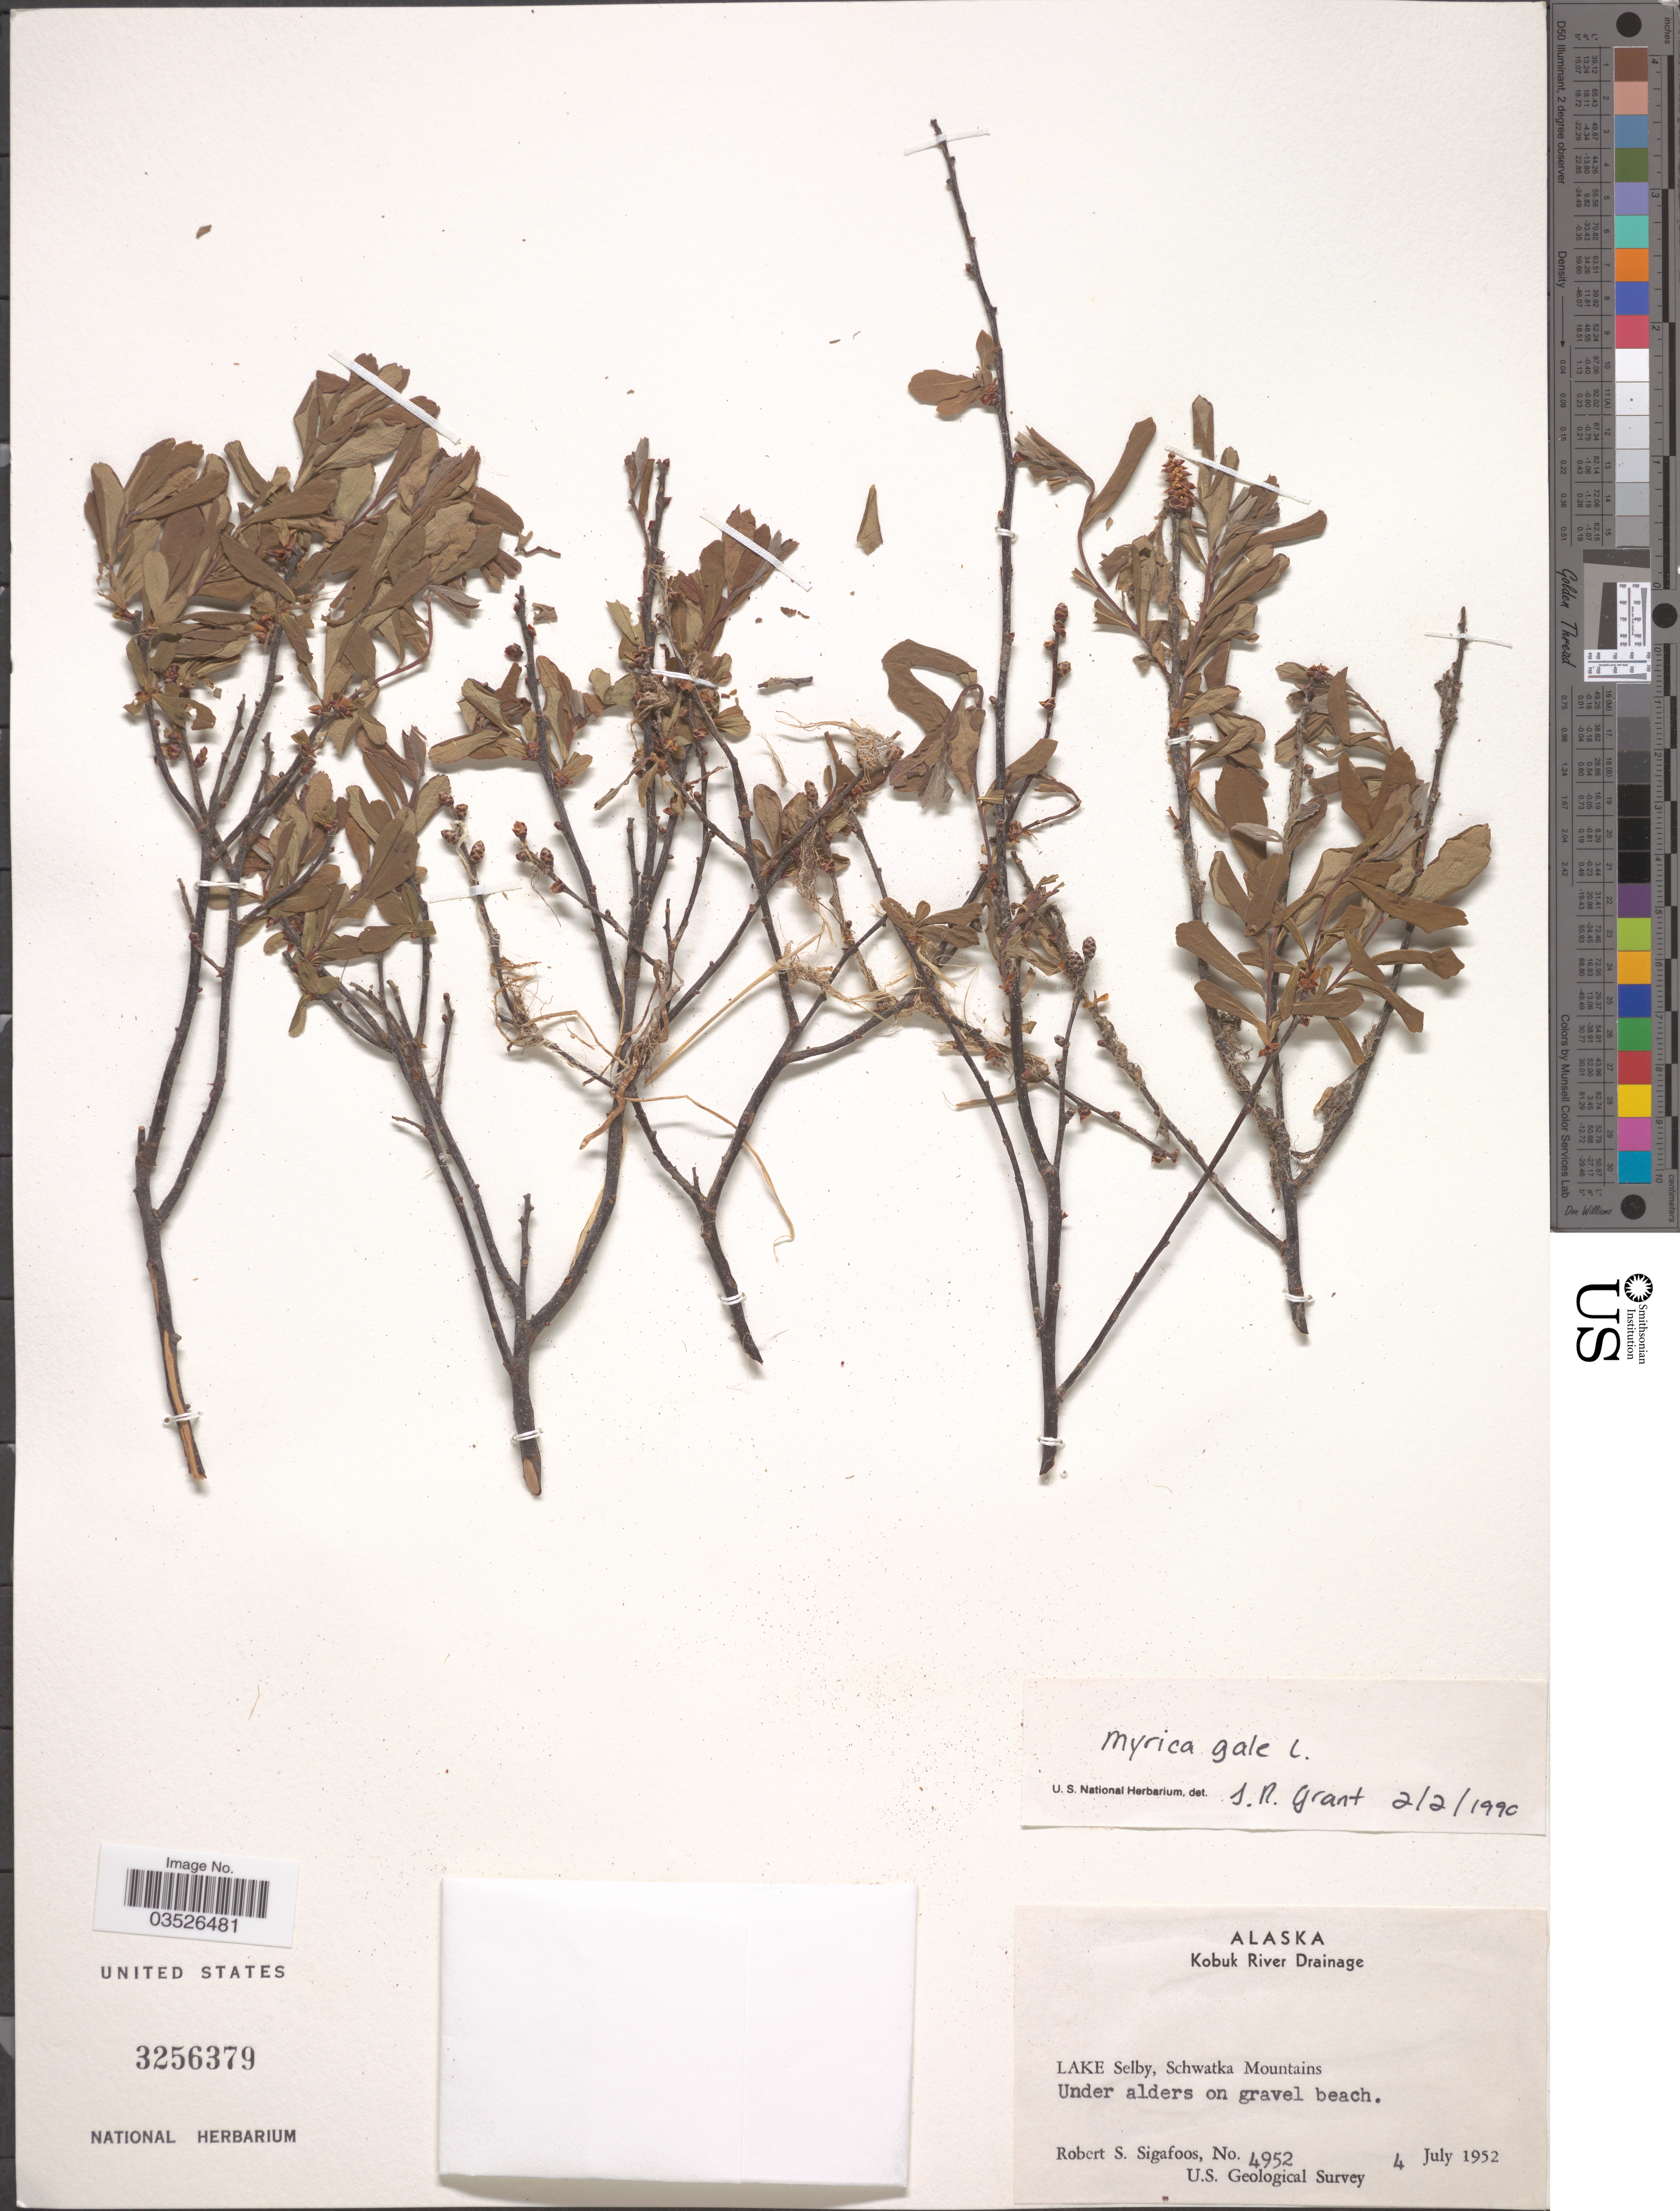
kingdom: Plantae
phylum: Tracheophyta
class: Magnoliopsida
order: Fagales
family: Myricaceae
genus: Myrica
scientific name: Myrica gale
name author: L.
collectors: R. Sigafoos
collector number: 4952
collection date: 1952-07-04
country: United States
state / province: Alaska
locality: Kobuk River Drainage. Lake Selby, Schwatka Mountains.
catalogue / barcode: US 3256379